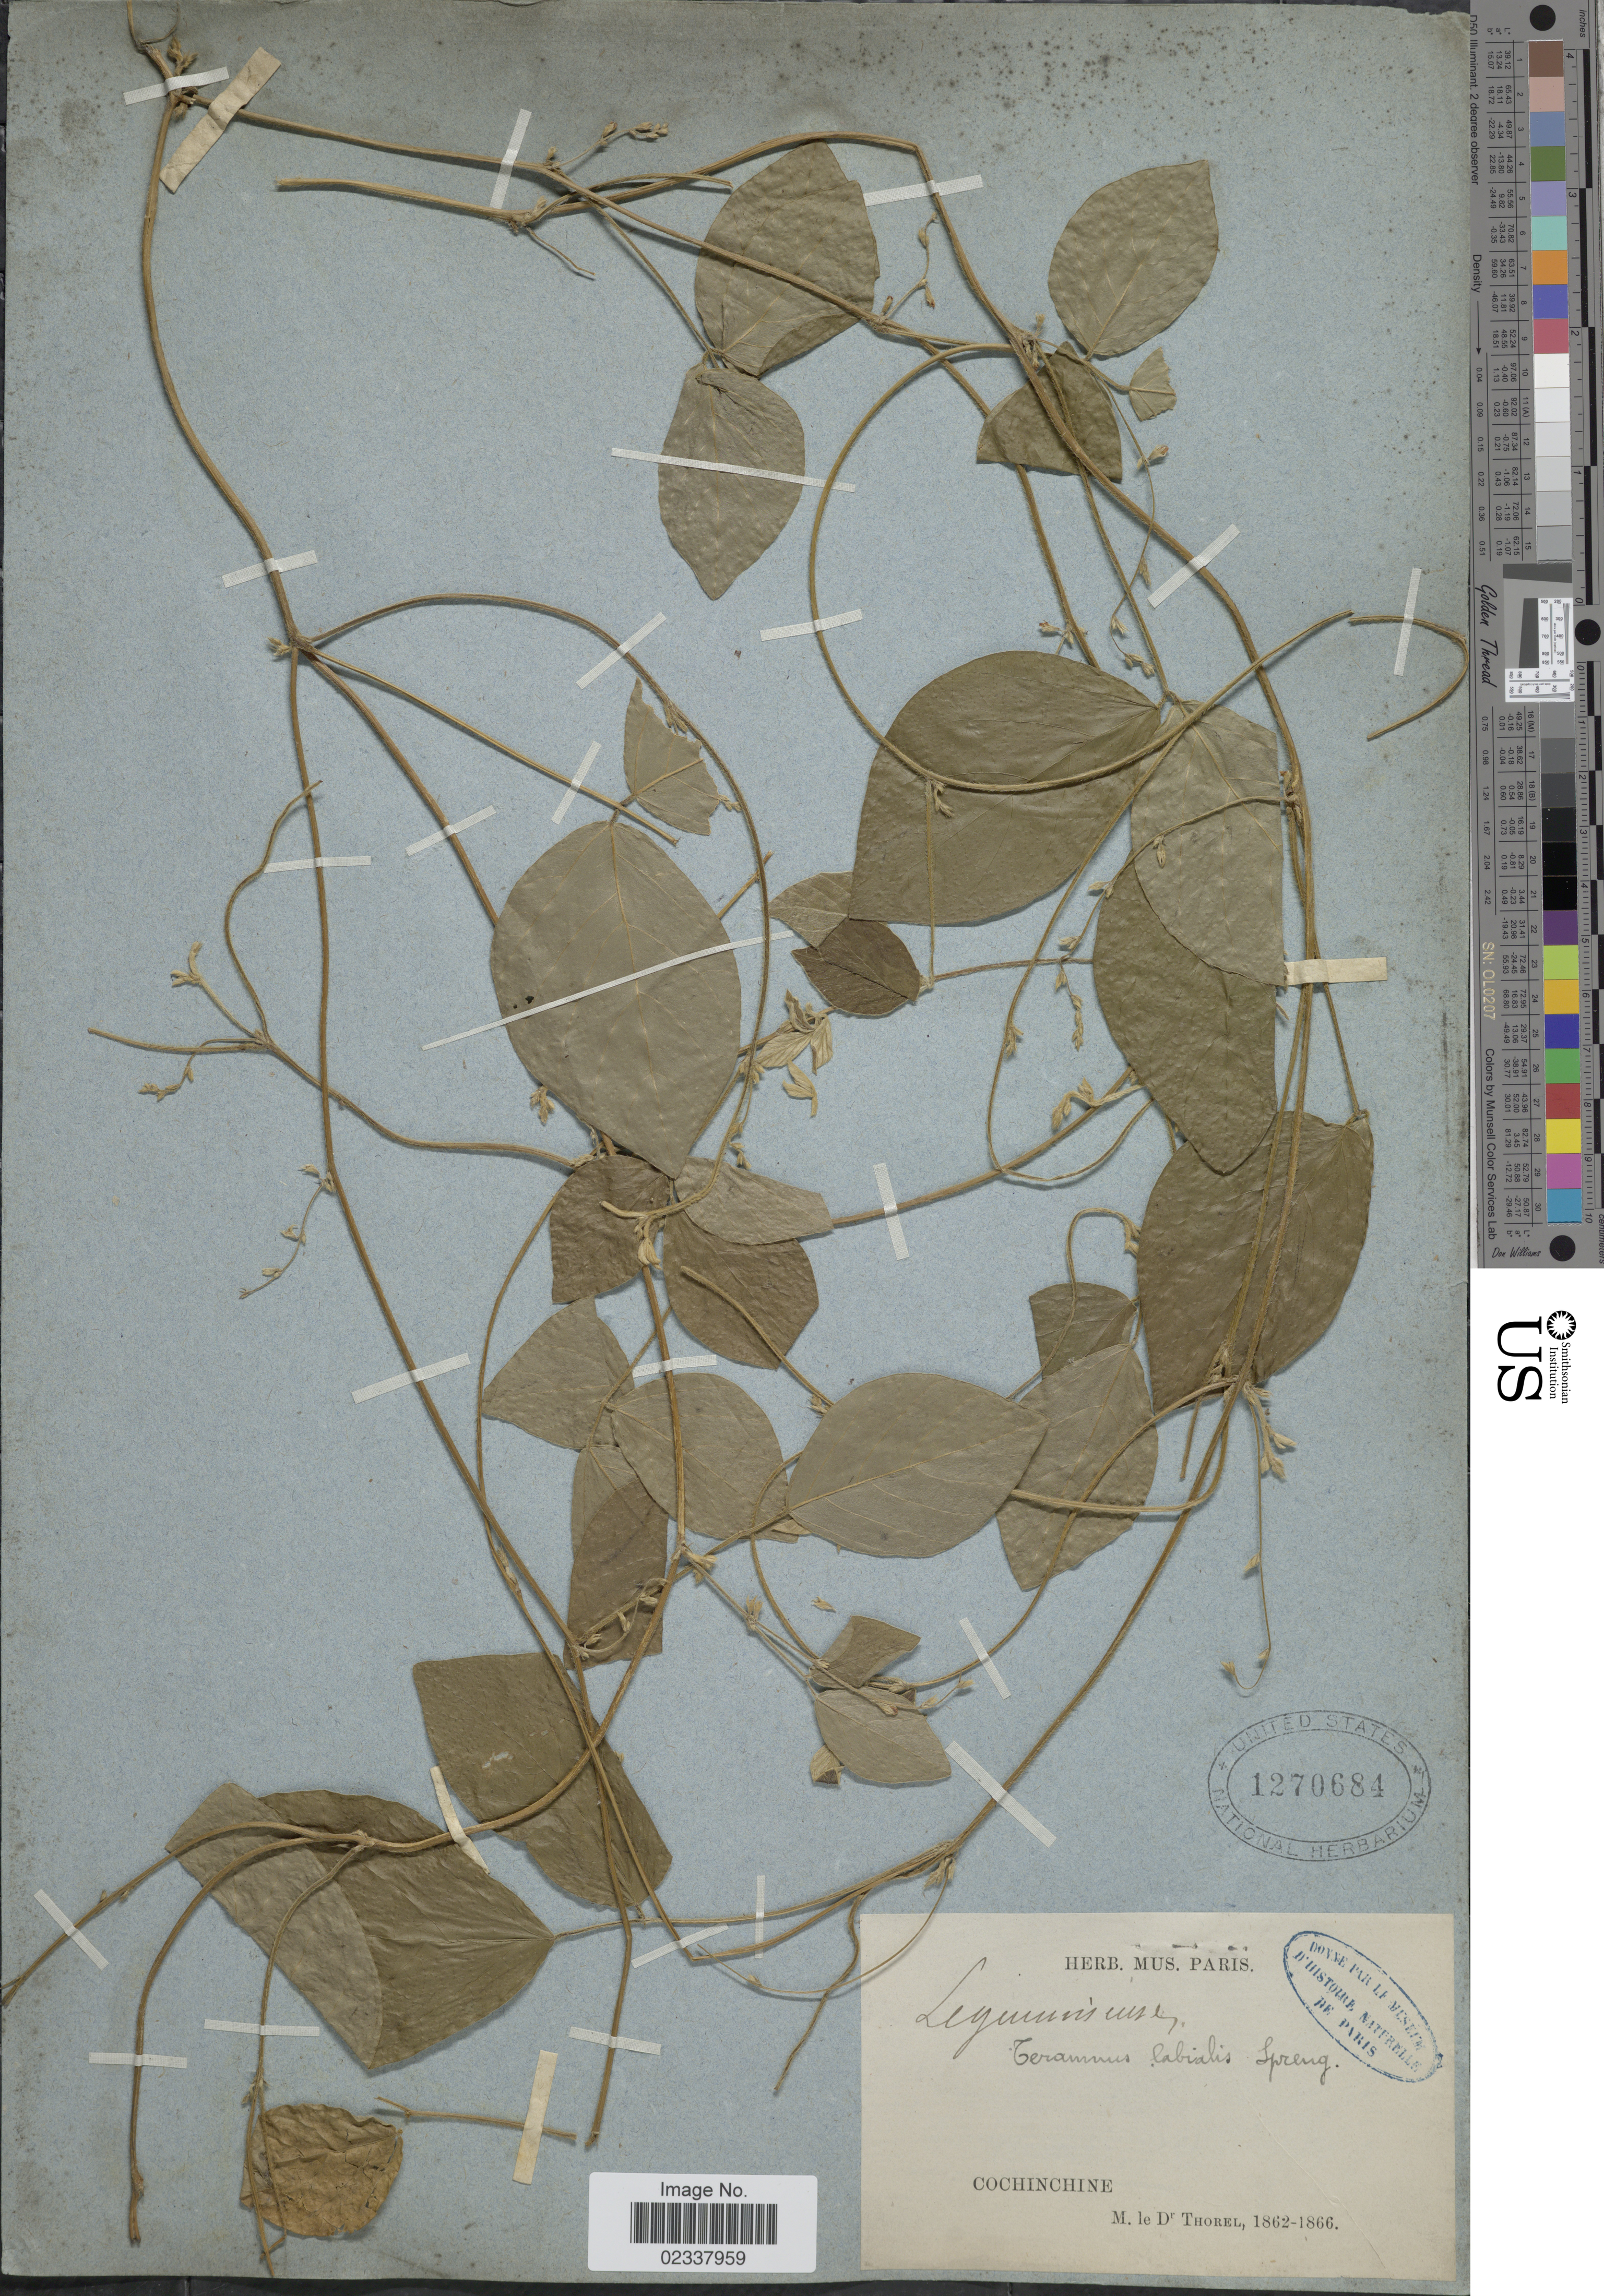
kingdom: Plantae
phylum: Tracheophyta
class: Magnoliopsida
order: Fabales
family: Fabaceae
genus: Teramnus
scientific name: Teramnus labialis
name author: (L. f.) Spreng.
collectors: C. Thorel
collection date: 1862/1866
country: Vietnam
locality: Cochinchine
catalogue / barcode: US 1270684